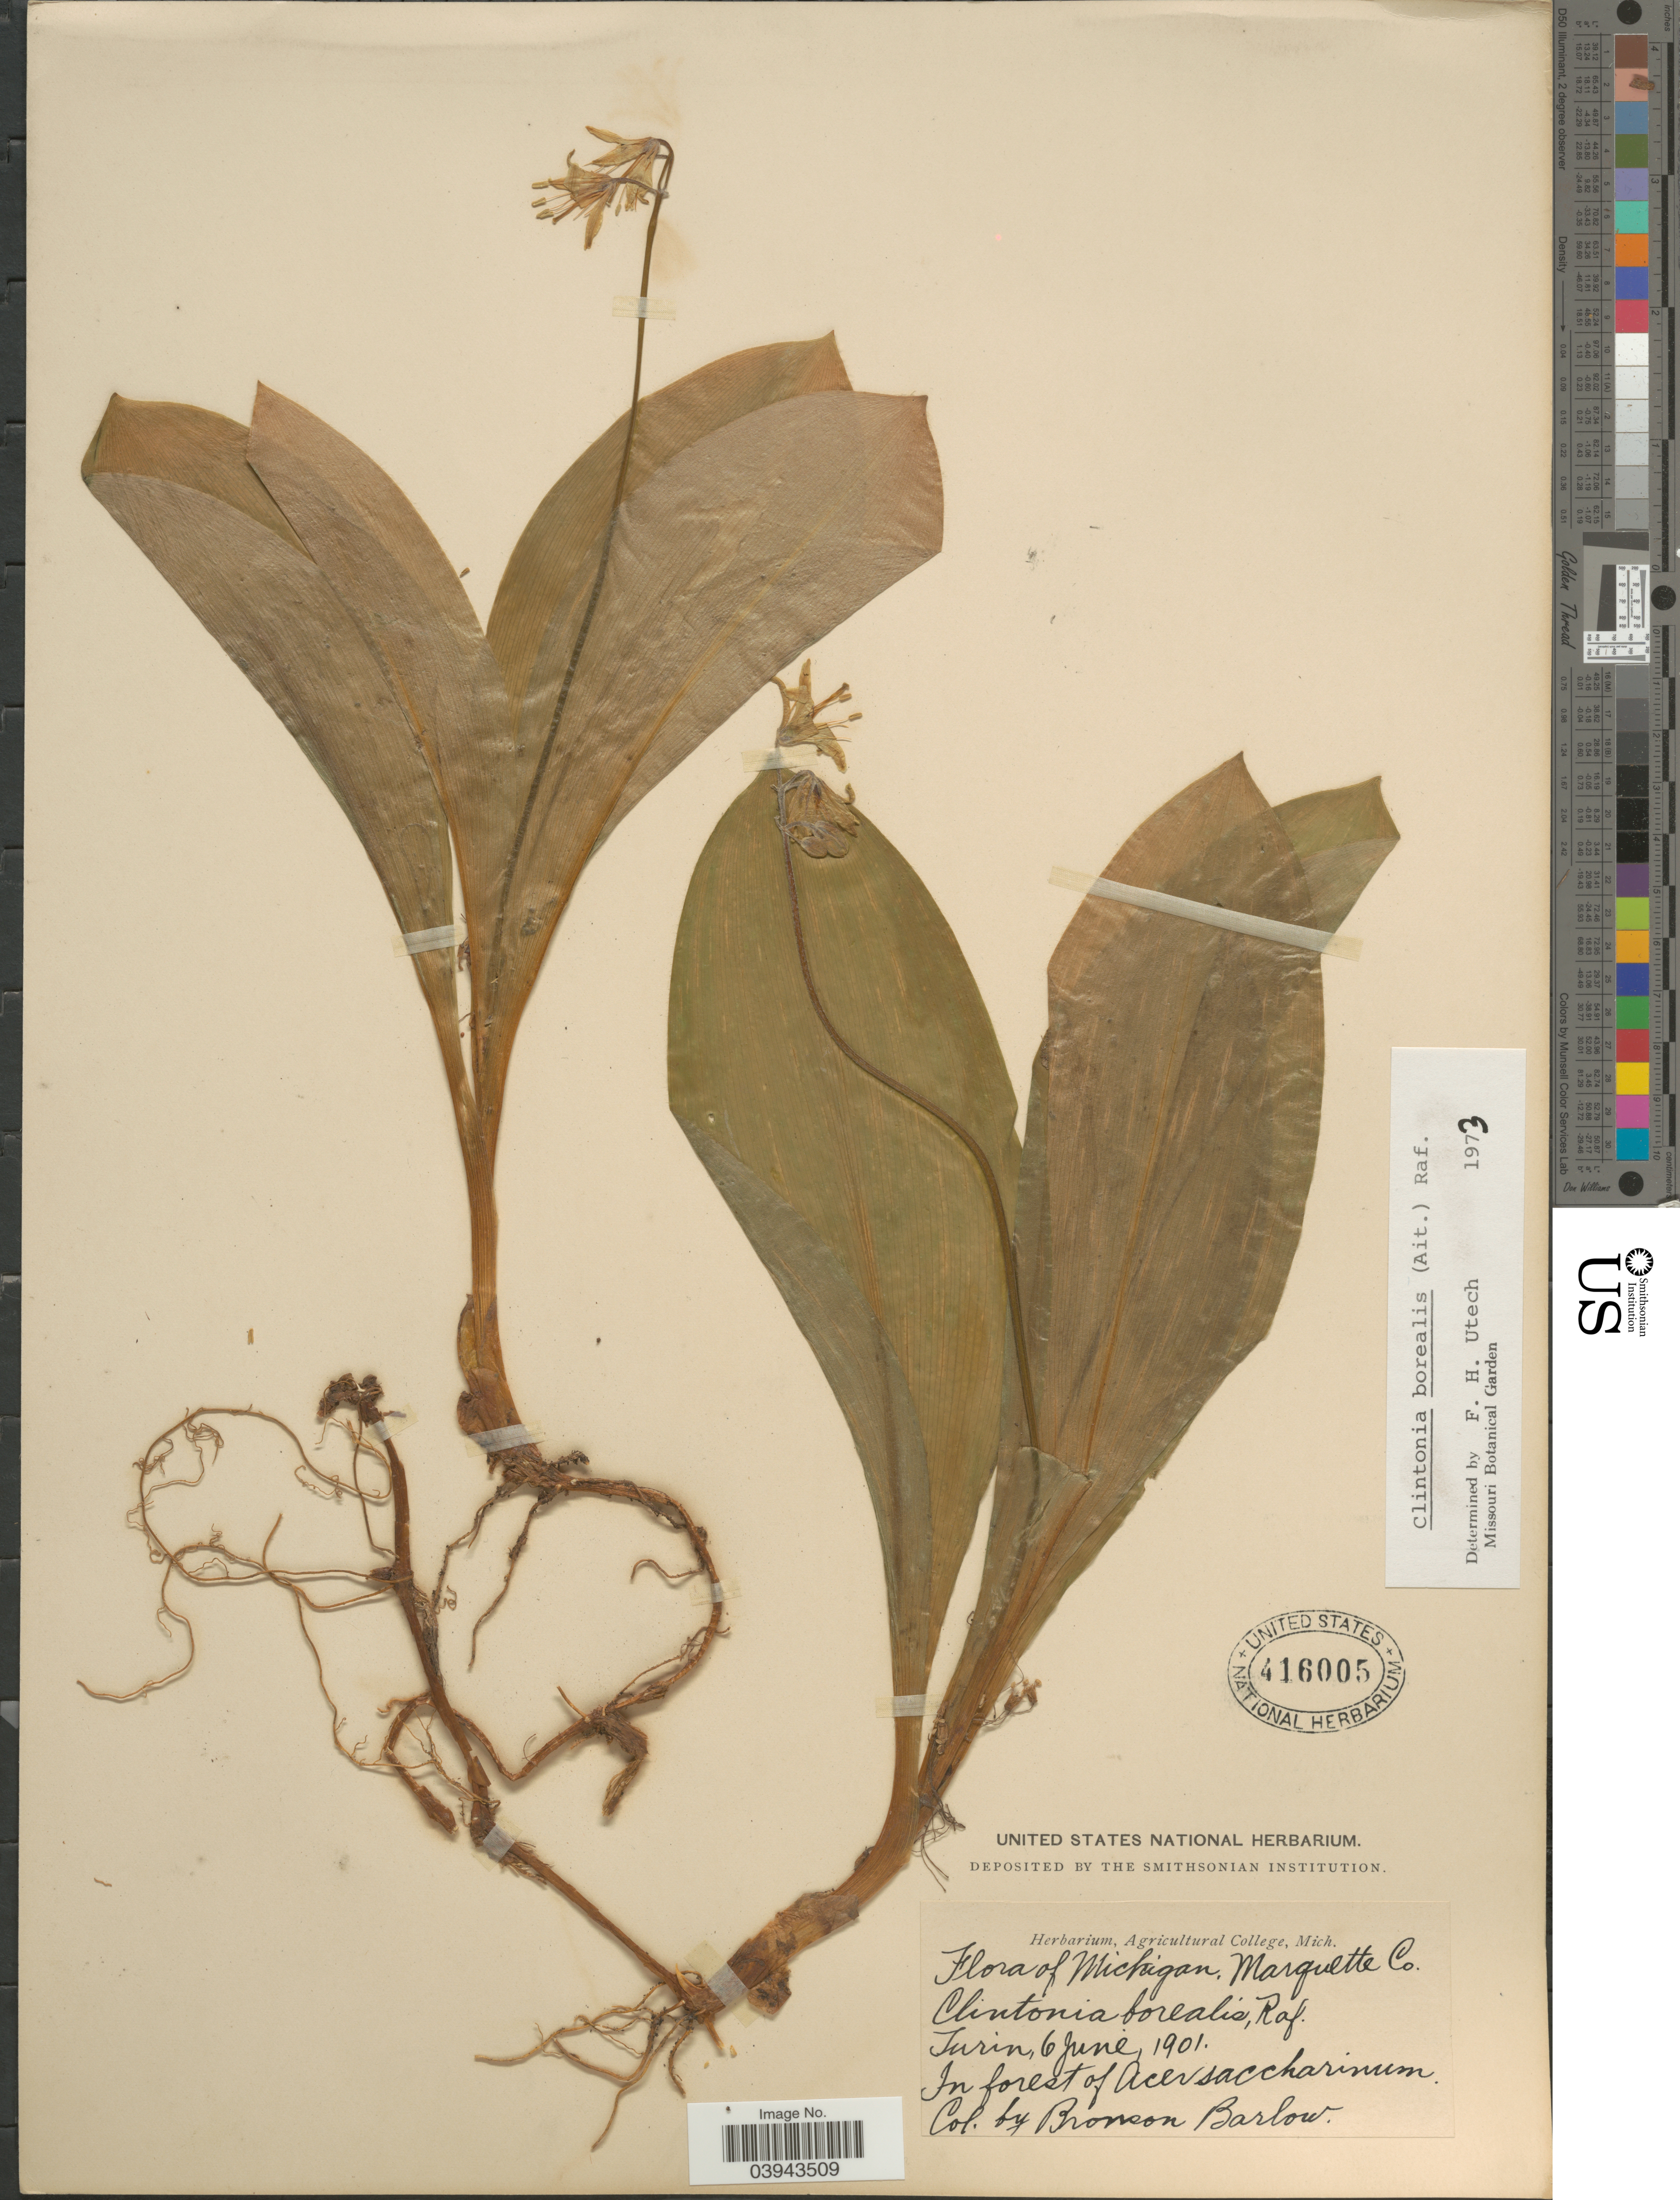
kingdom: Plantae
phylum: Tracheophyta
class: Liliopsida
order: Liliales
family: Liliaceae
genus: Clintonia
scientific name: Clintonia borealis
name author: (Aiton) Raf.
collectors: Barlow, B.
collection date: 1901-06-06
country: United States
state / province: Michigan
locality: Marquette Co. Turin. In forest of Acer saccharinum.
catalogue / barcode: US 416005